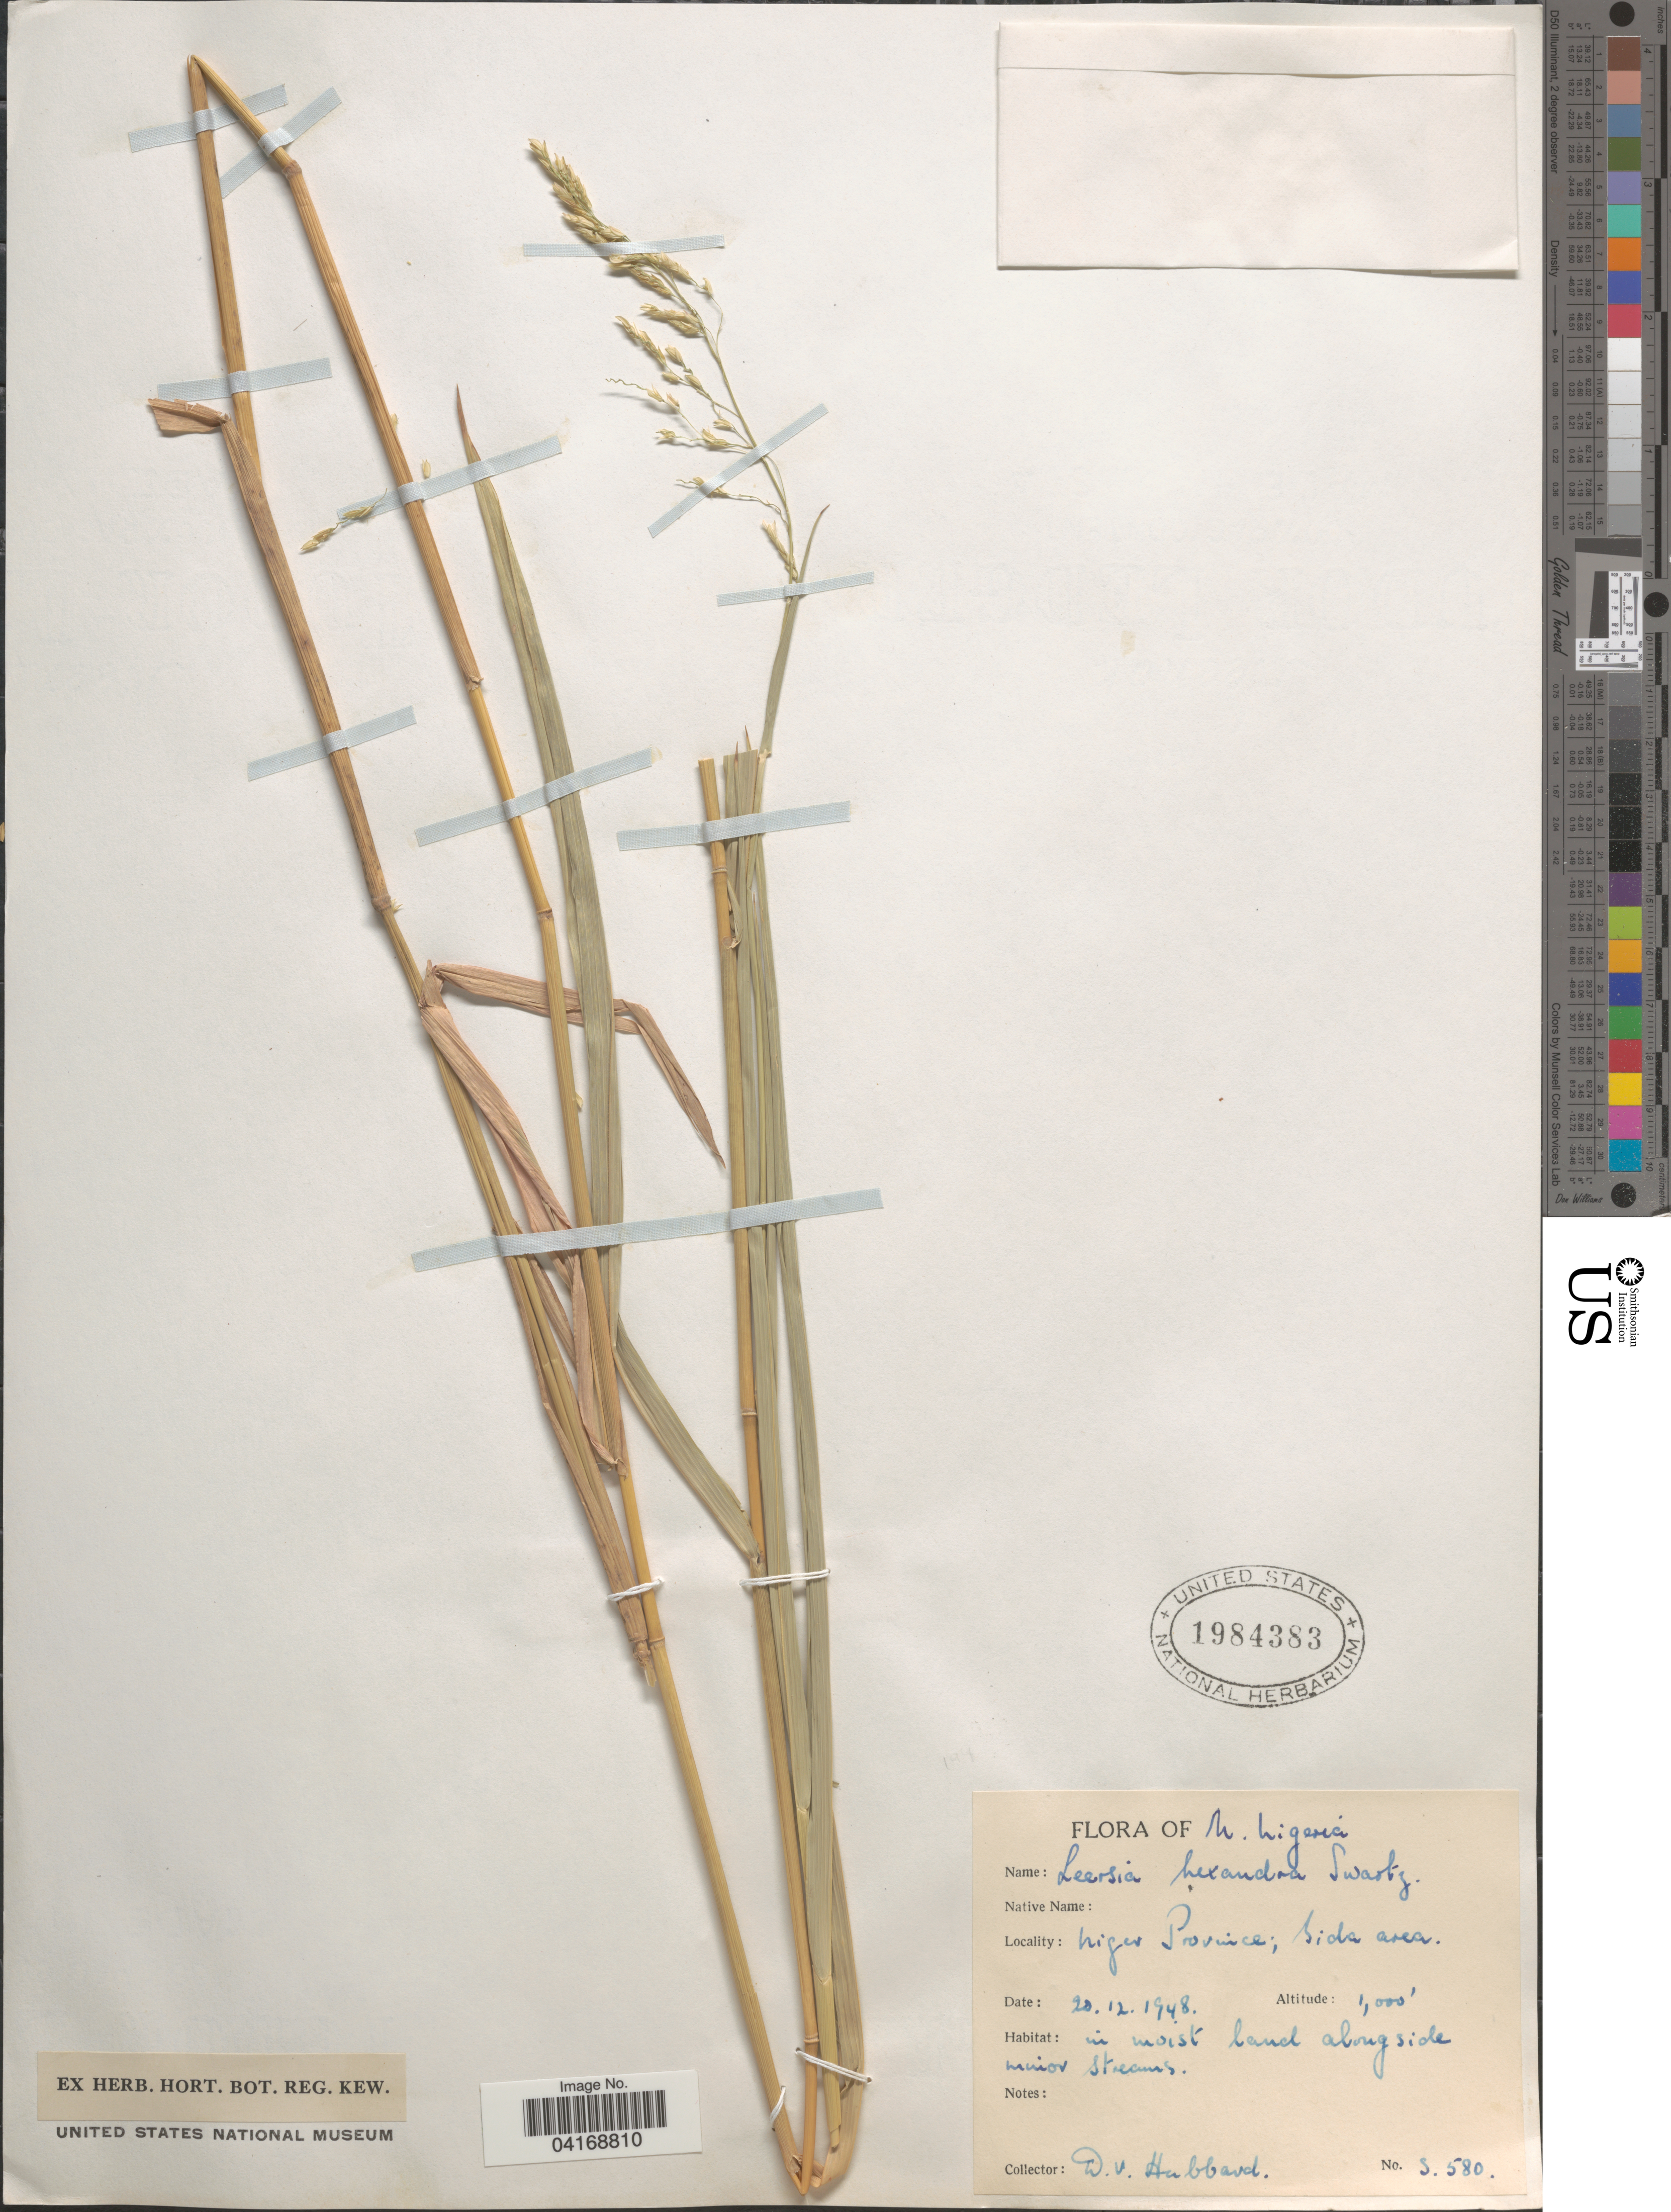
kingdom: Plantae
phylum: Tracheophyta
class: Liliopsida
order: Poales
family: Poaceae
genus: Leersia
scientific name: Leersia hexandra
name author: Sw.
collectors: D. Hubbard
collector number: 3580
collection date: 1948-12-20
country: Nigeria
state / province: Niger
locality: N. Nigeria. Sida area.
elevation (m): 305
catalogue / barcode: US 1984383